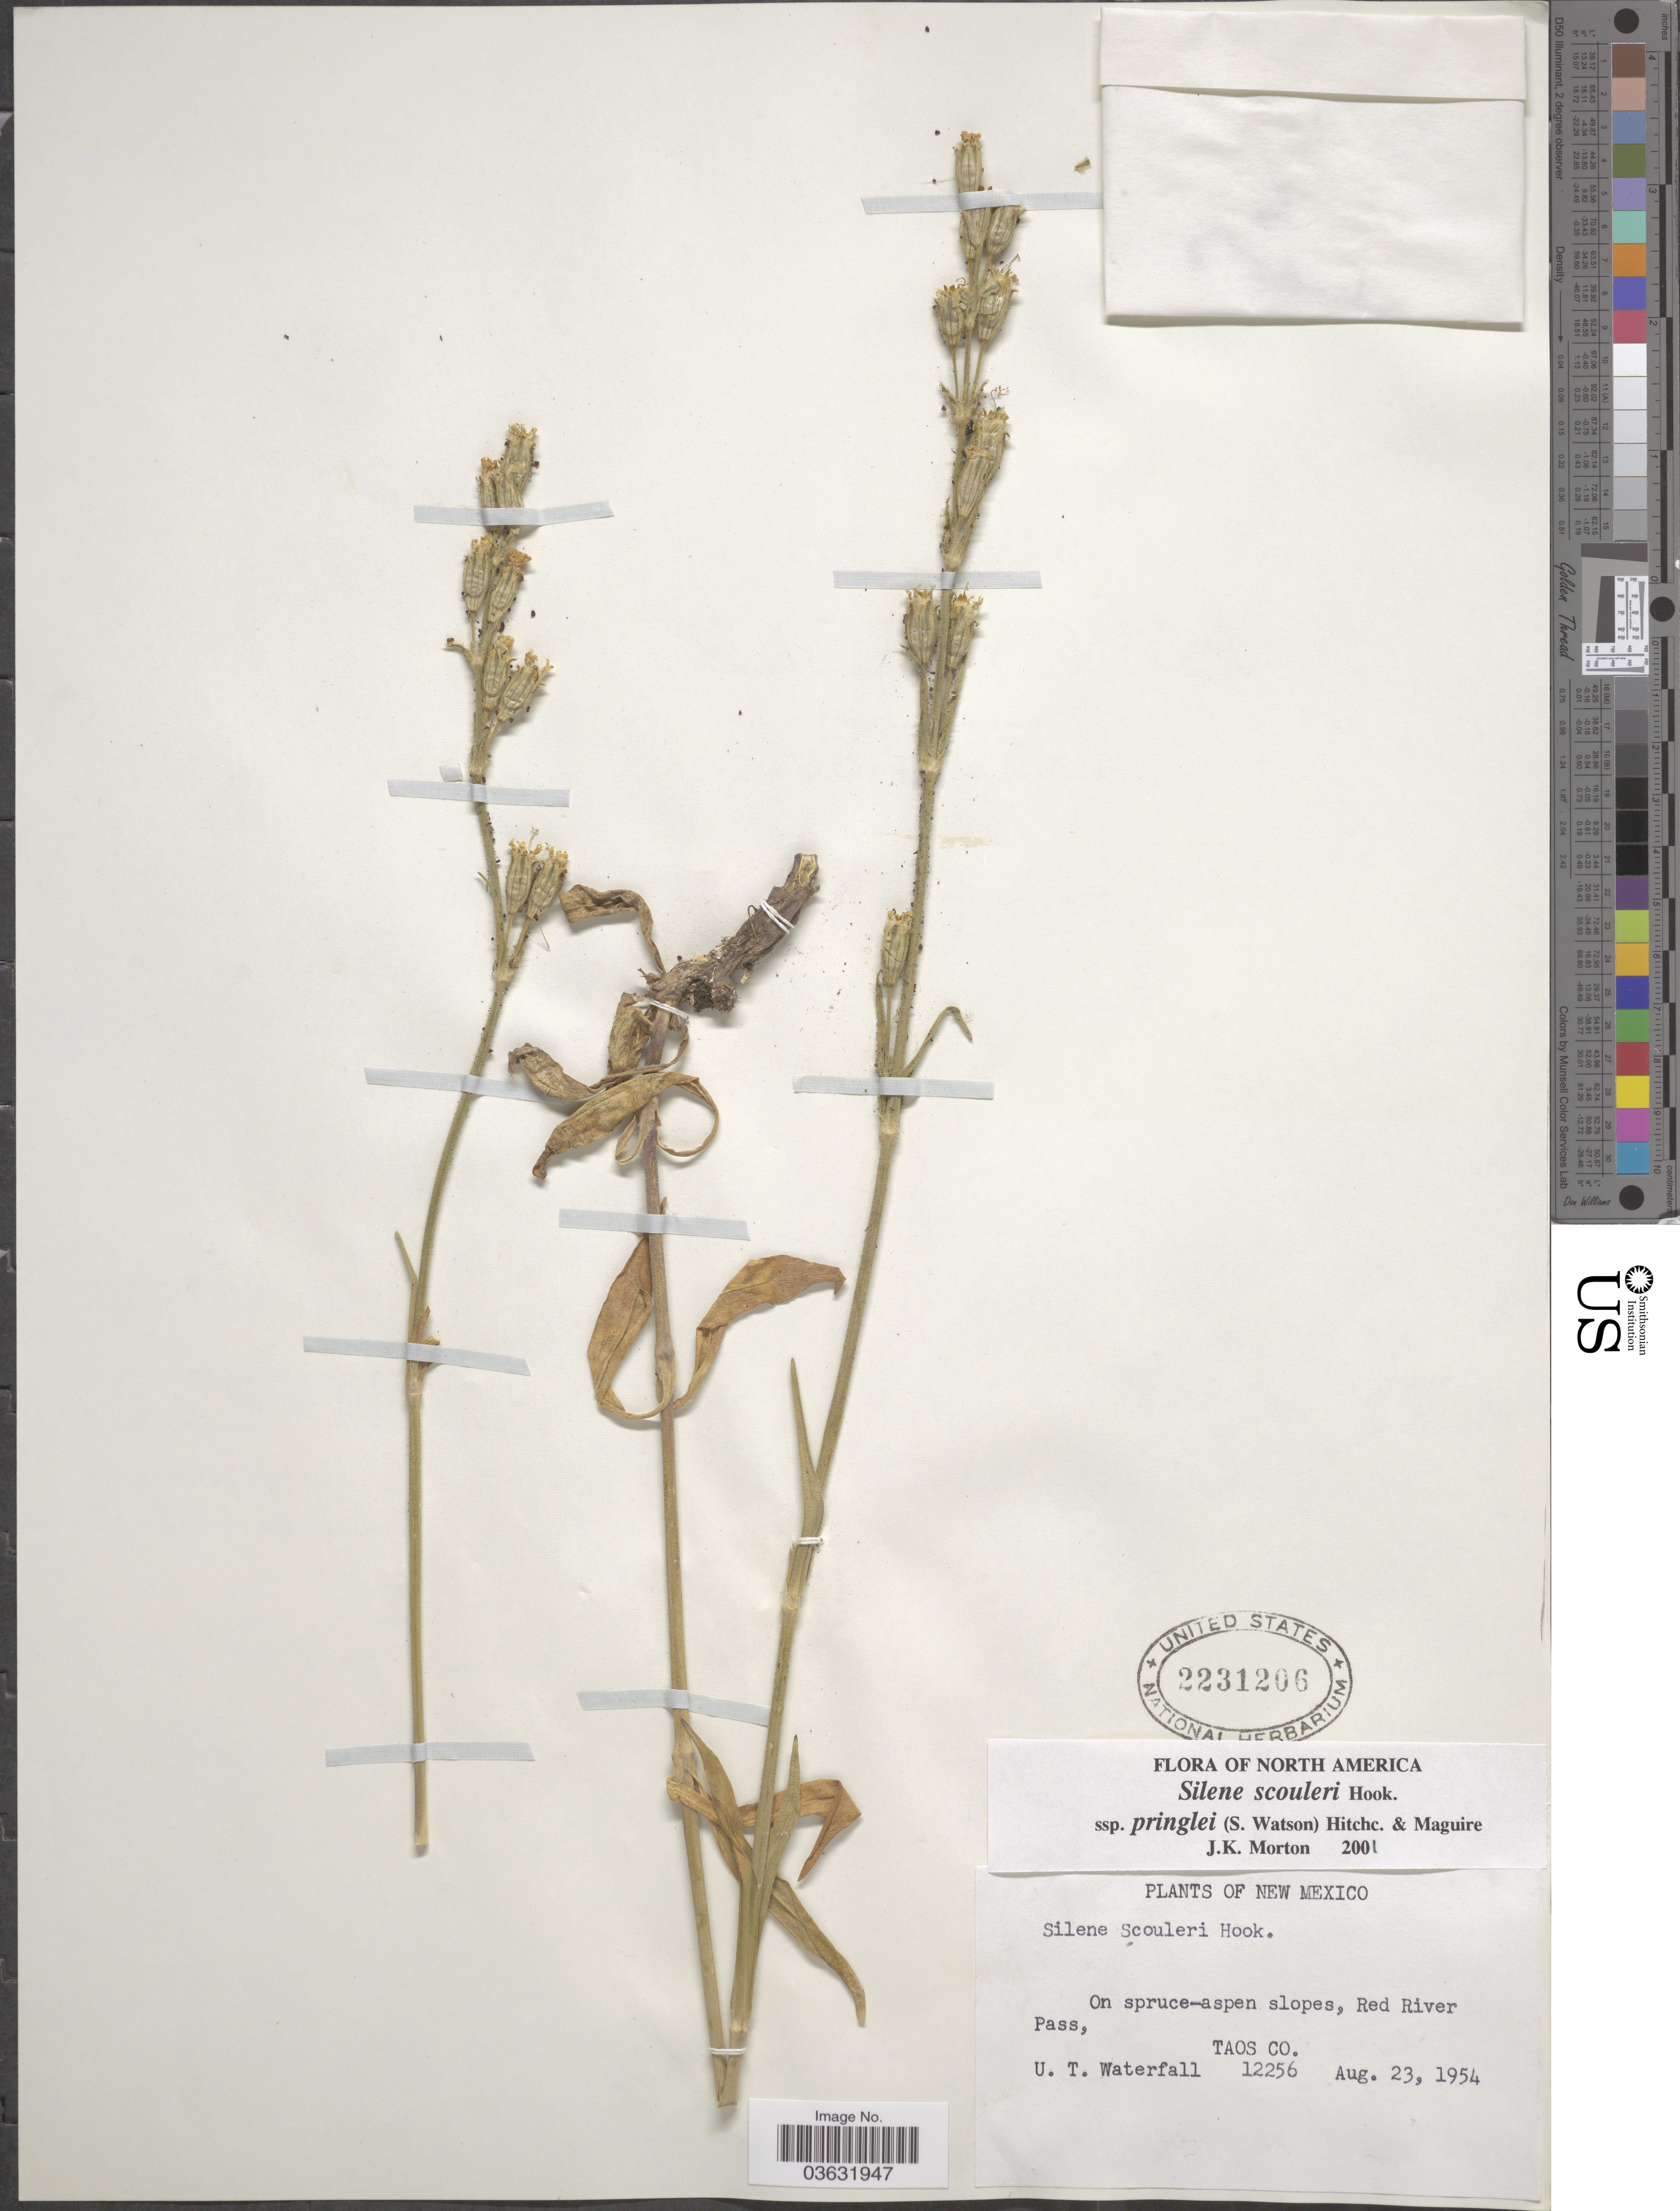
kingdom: Plantae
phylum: Tracheophyta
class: Magnoliopsida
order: Caryophyllales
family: Caryophyllaceae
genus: Silene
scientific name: Silene scouleri subsp. pringlei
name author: (S. Watson) C.L. Hitchc. & Maguire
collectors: U. T. Waterfall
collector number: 12256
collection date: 1954-08-23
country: United States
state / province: New Mexico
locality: On spruce-aspen slopes, Red River Pass, Taos Co.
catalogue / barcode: US 2231206